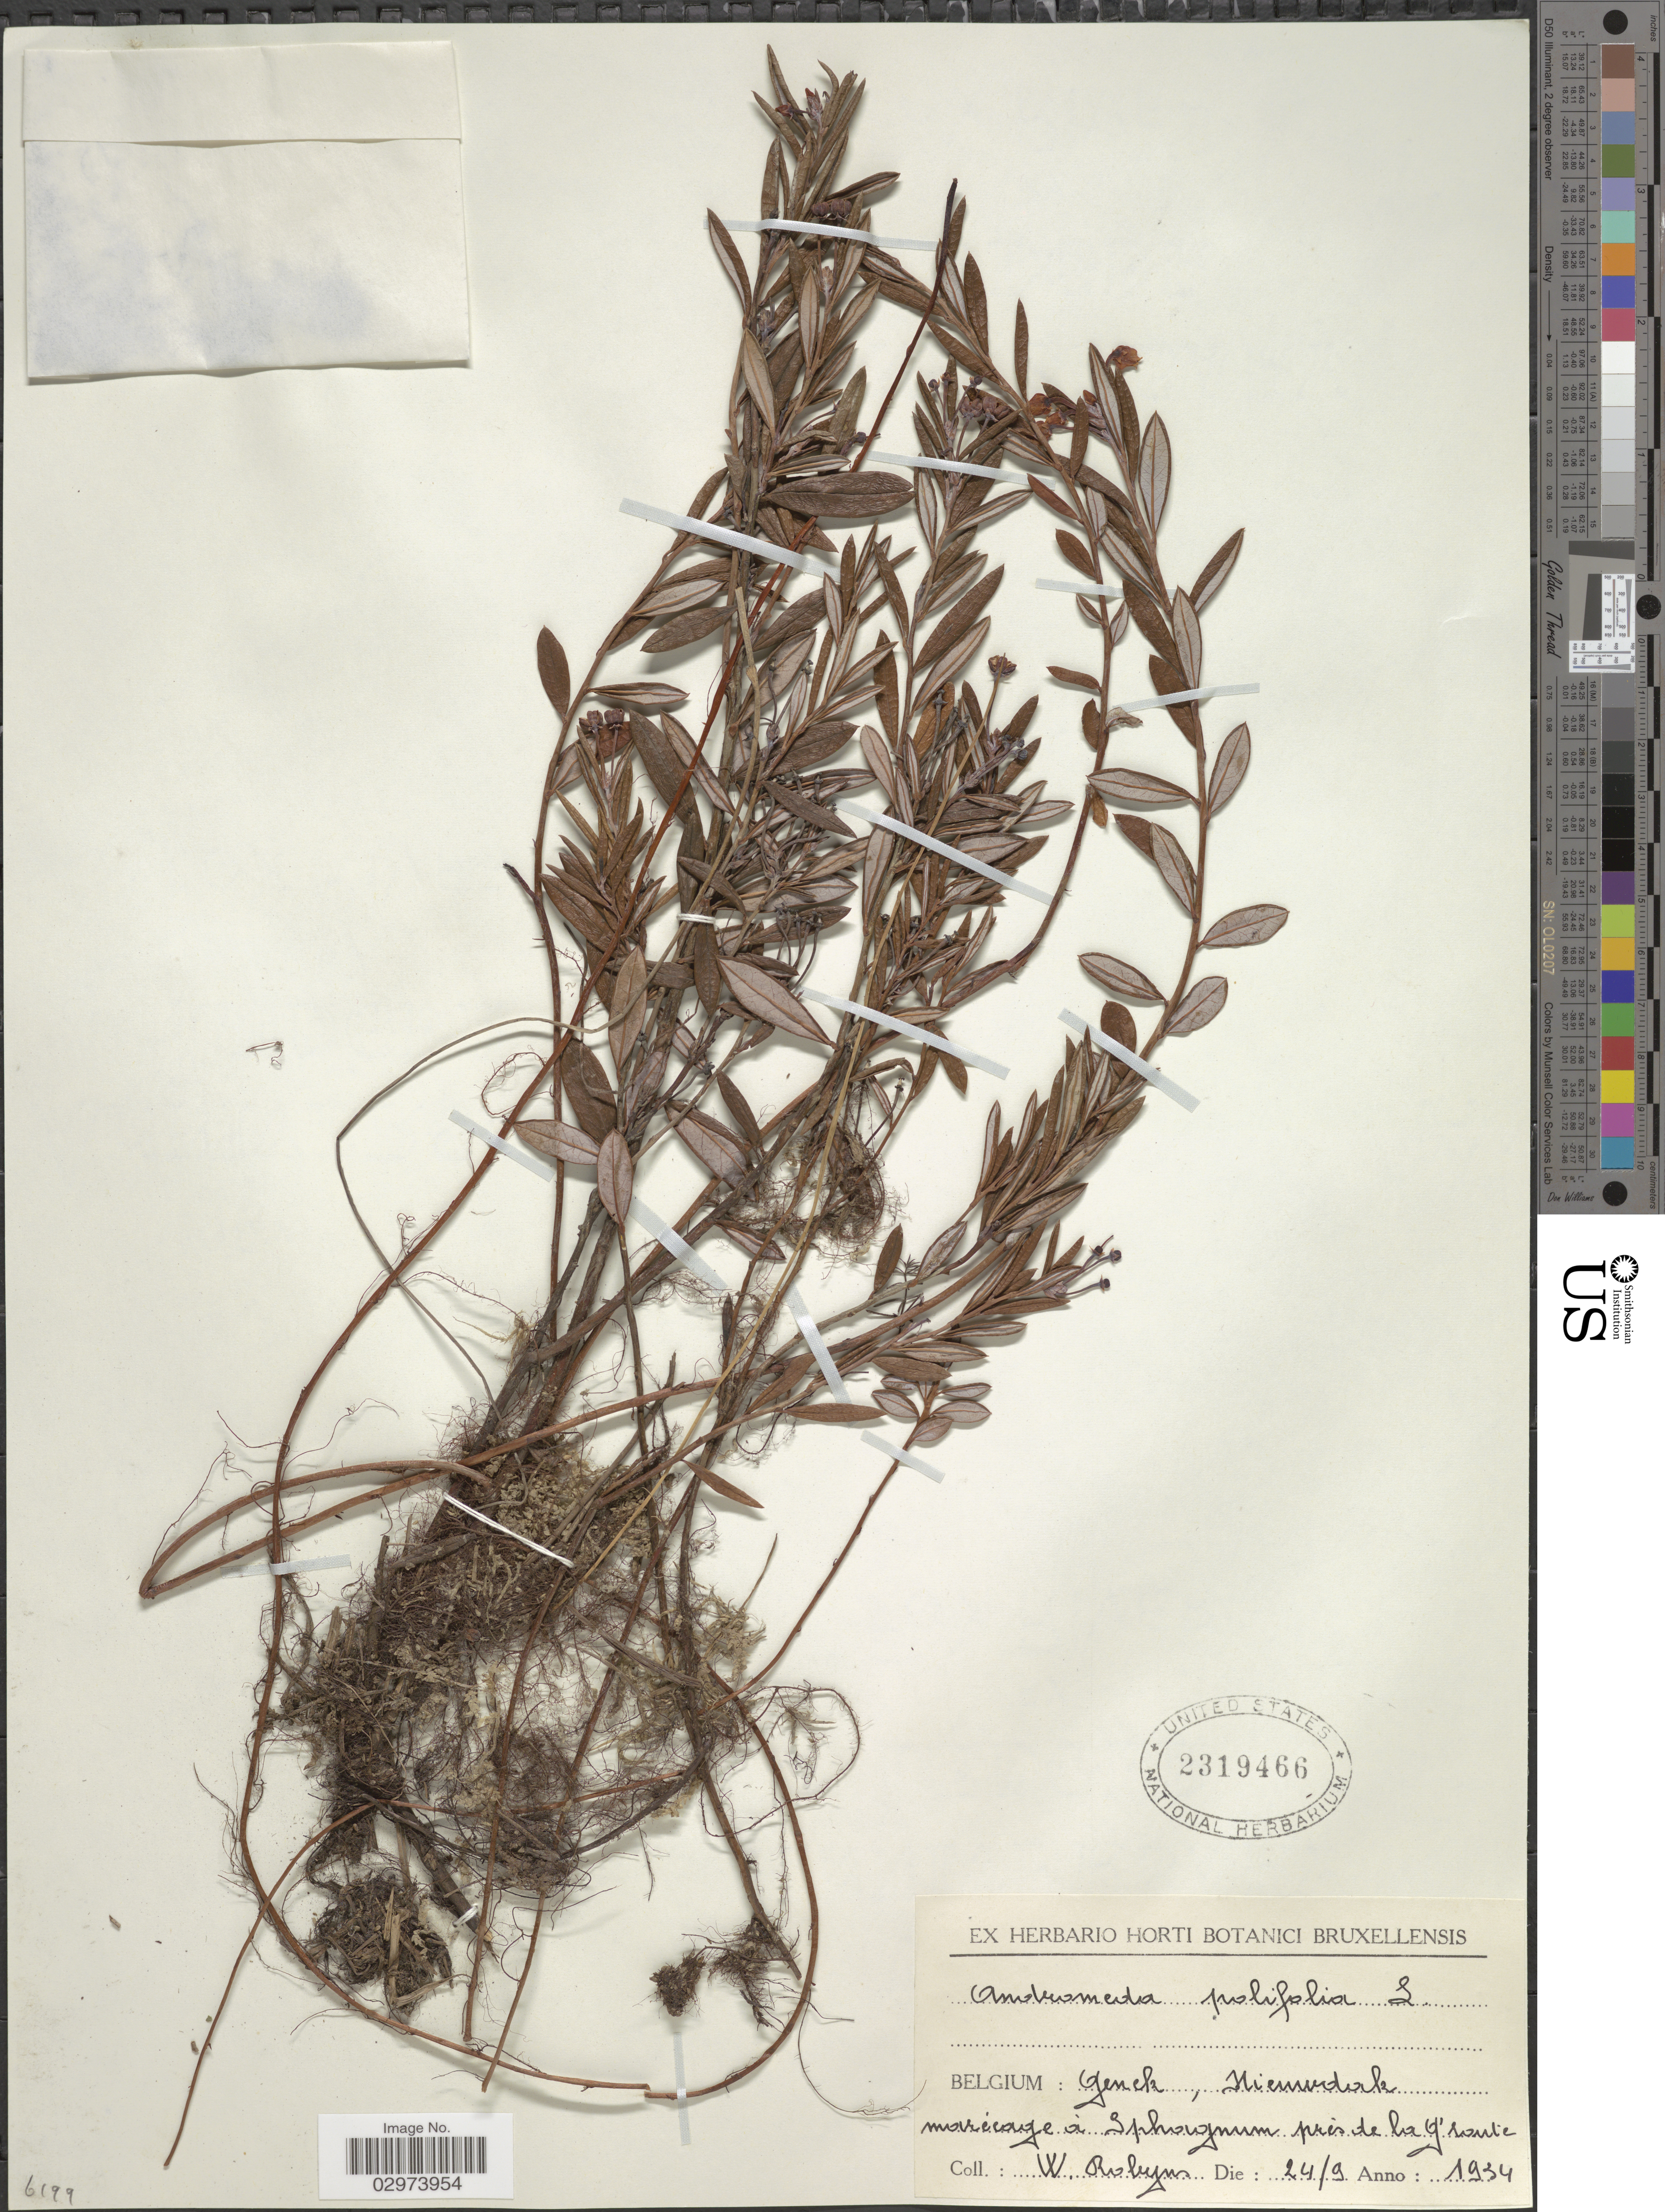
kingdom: Plantae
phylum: Tracheophyta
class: Magnoliopsida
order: Ericales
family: Ericaceae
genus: Andromeda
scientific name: Andromeda polifolia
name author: L.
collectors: W. Robyns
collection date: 1934-09-24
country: Belgium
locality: Genck, Nieuwdak, marécage à Sphagnum près de la G'route.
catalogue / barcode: US 2319466